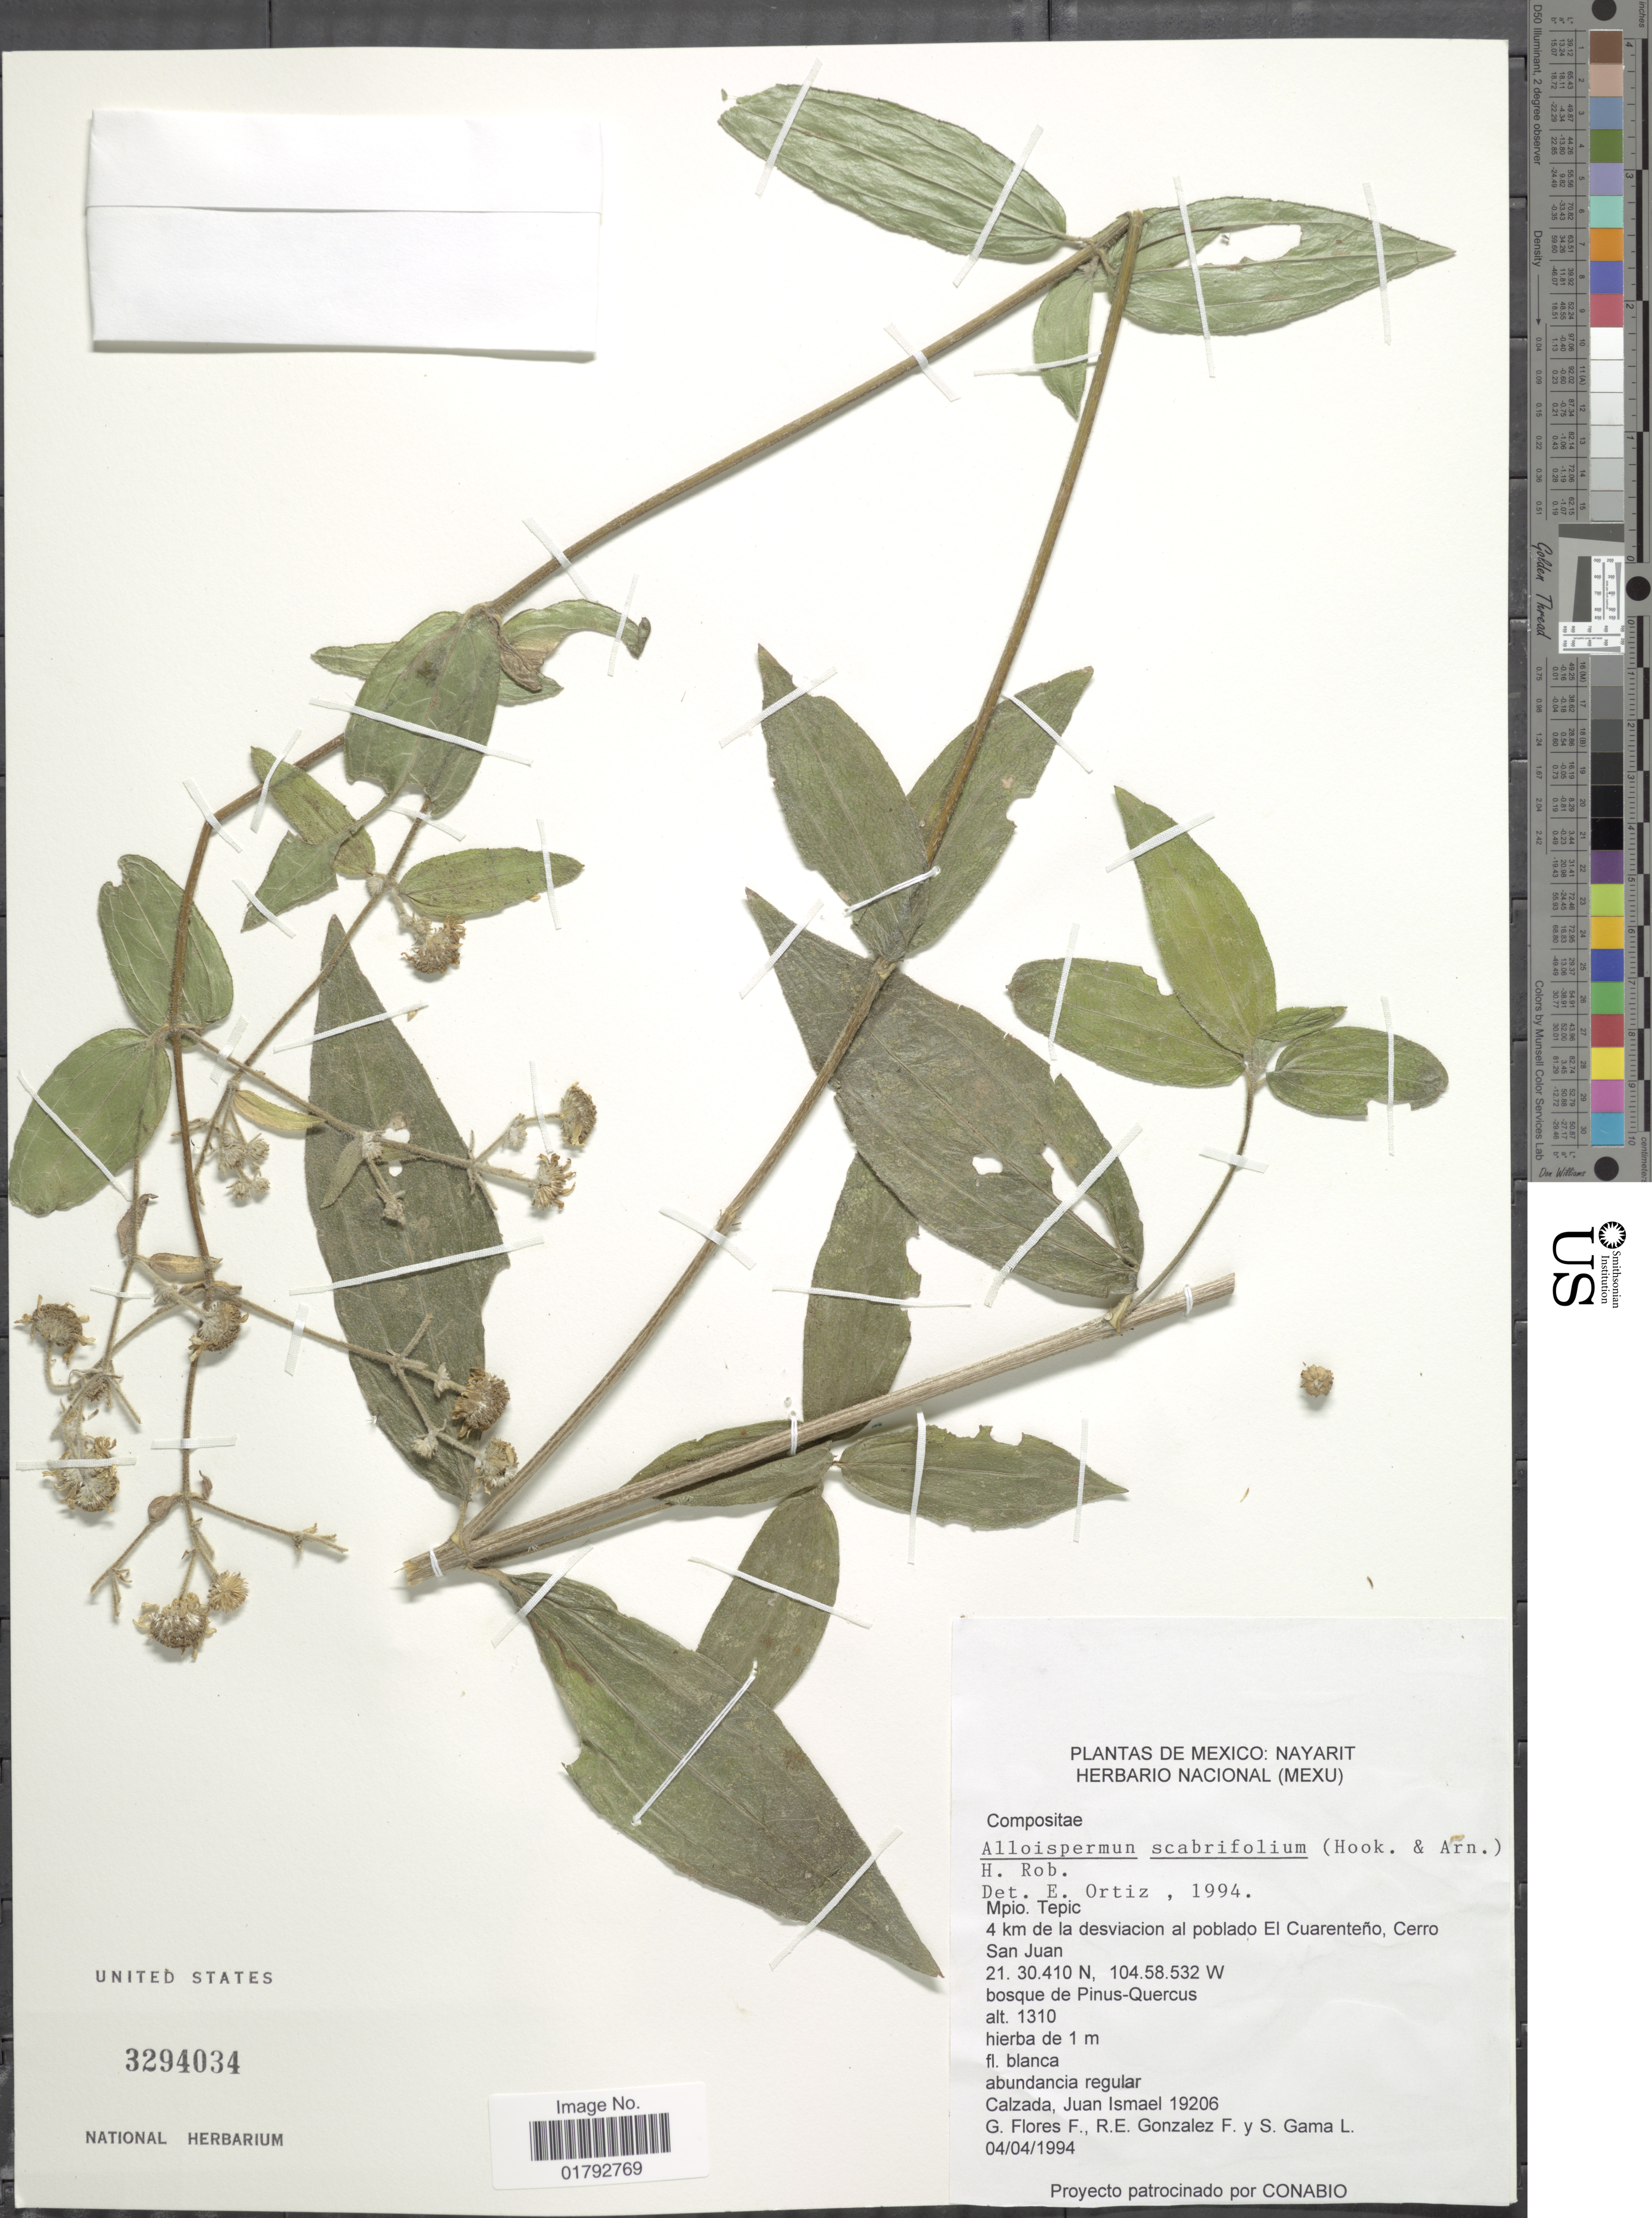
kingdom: Plantae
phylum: Tracheophyta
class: Magnoliopsida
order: Asterales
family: Asteraceae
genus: Alloispermum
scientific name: Alloispermum scabrifolium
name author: (Hook.) H. Rob.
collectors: J. I. Calzada, G. Flores F., R. E. Gonzalez F. & S. Gama López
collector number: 19206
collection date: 1994-04-04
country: Mexico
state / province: Nayarit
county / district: Tepic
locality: Mpio Tepic, 4 km de la desviacion al poblado El Cuarenteño, Cerro San Juan.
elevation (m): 1310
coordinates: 21 30.410 N, 14 58.532 W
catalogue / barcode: US 3294034